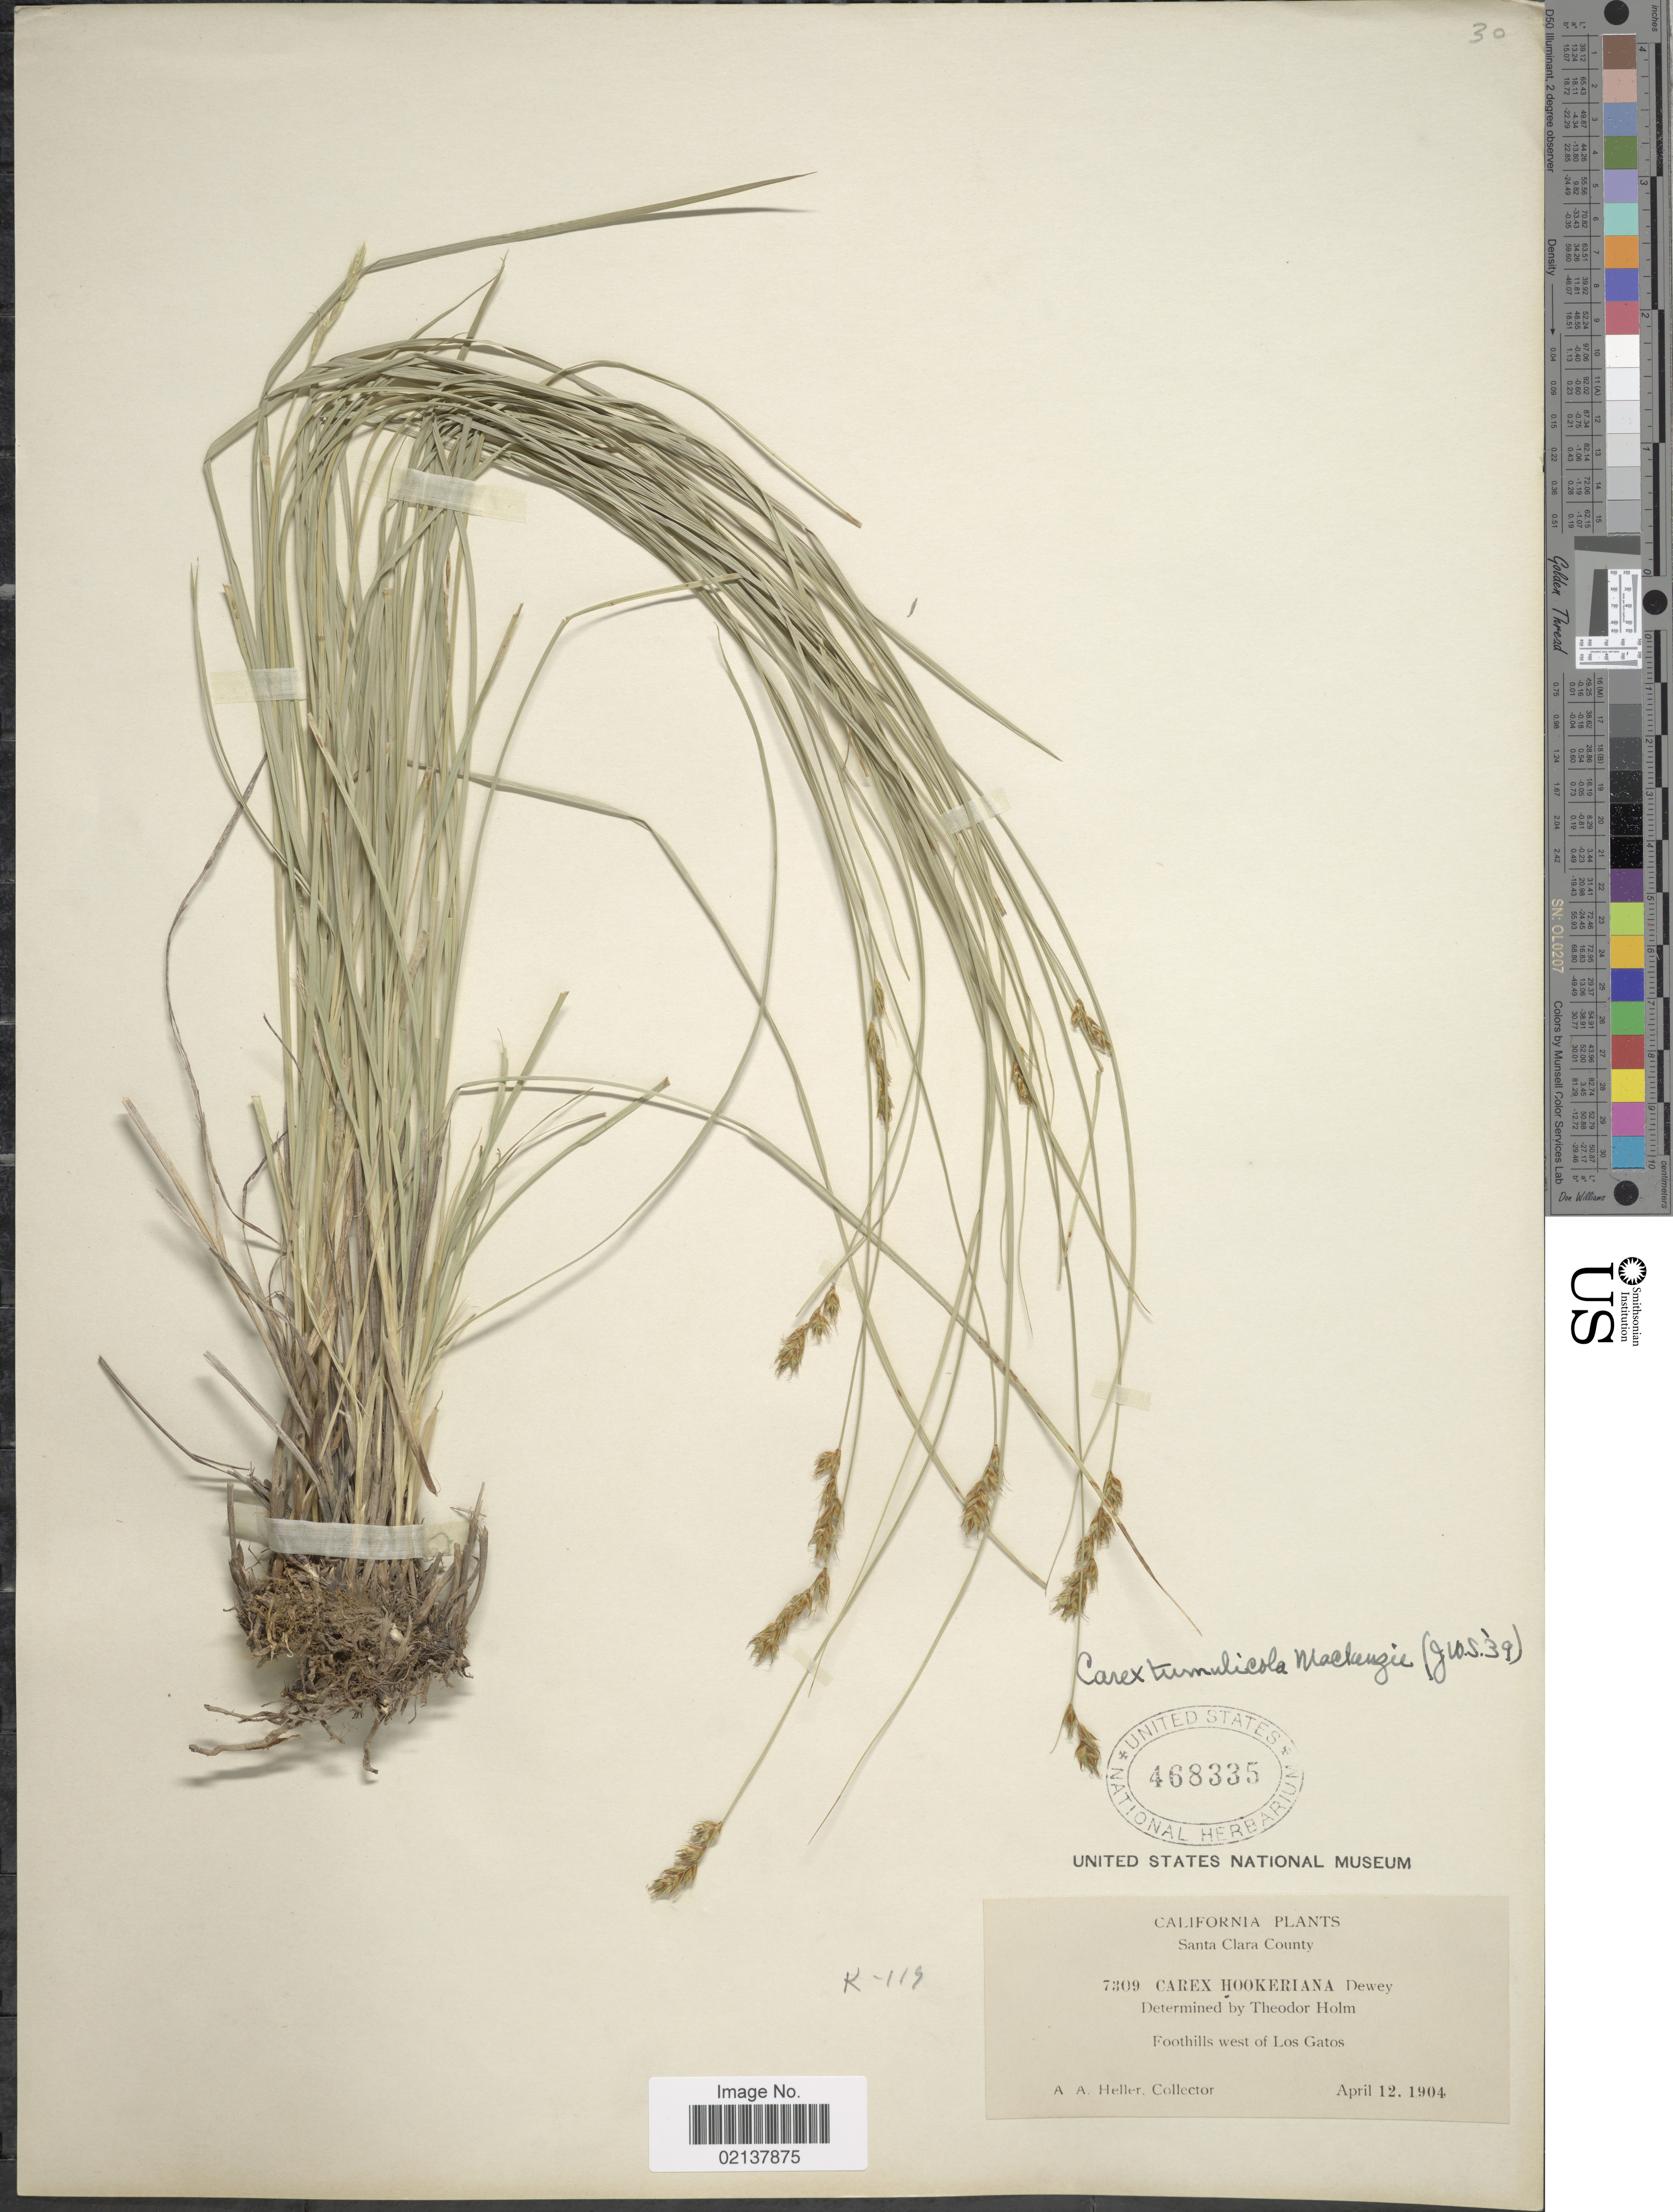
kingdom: Plantae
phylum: Tracheophyta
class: Liliopsida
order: Poales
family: Cyperaceae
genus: Carex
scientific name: Carex tumulicola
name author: Mack.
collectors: A. A. Heller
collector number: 7309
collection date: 1904-04-12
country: United States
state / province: California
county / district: Santa Clara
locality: Santa Clara County, Foothills west of Los Gatos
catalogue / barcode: US 468335